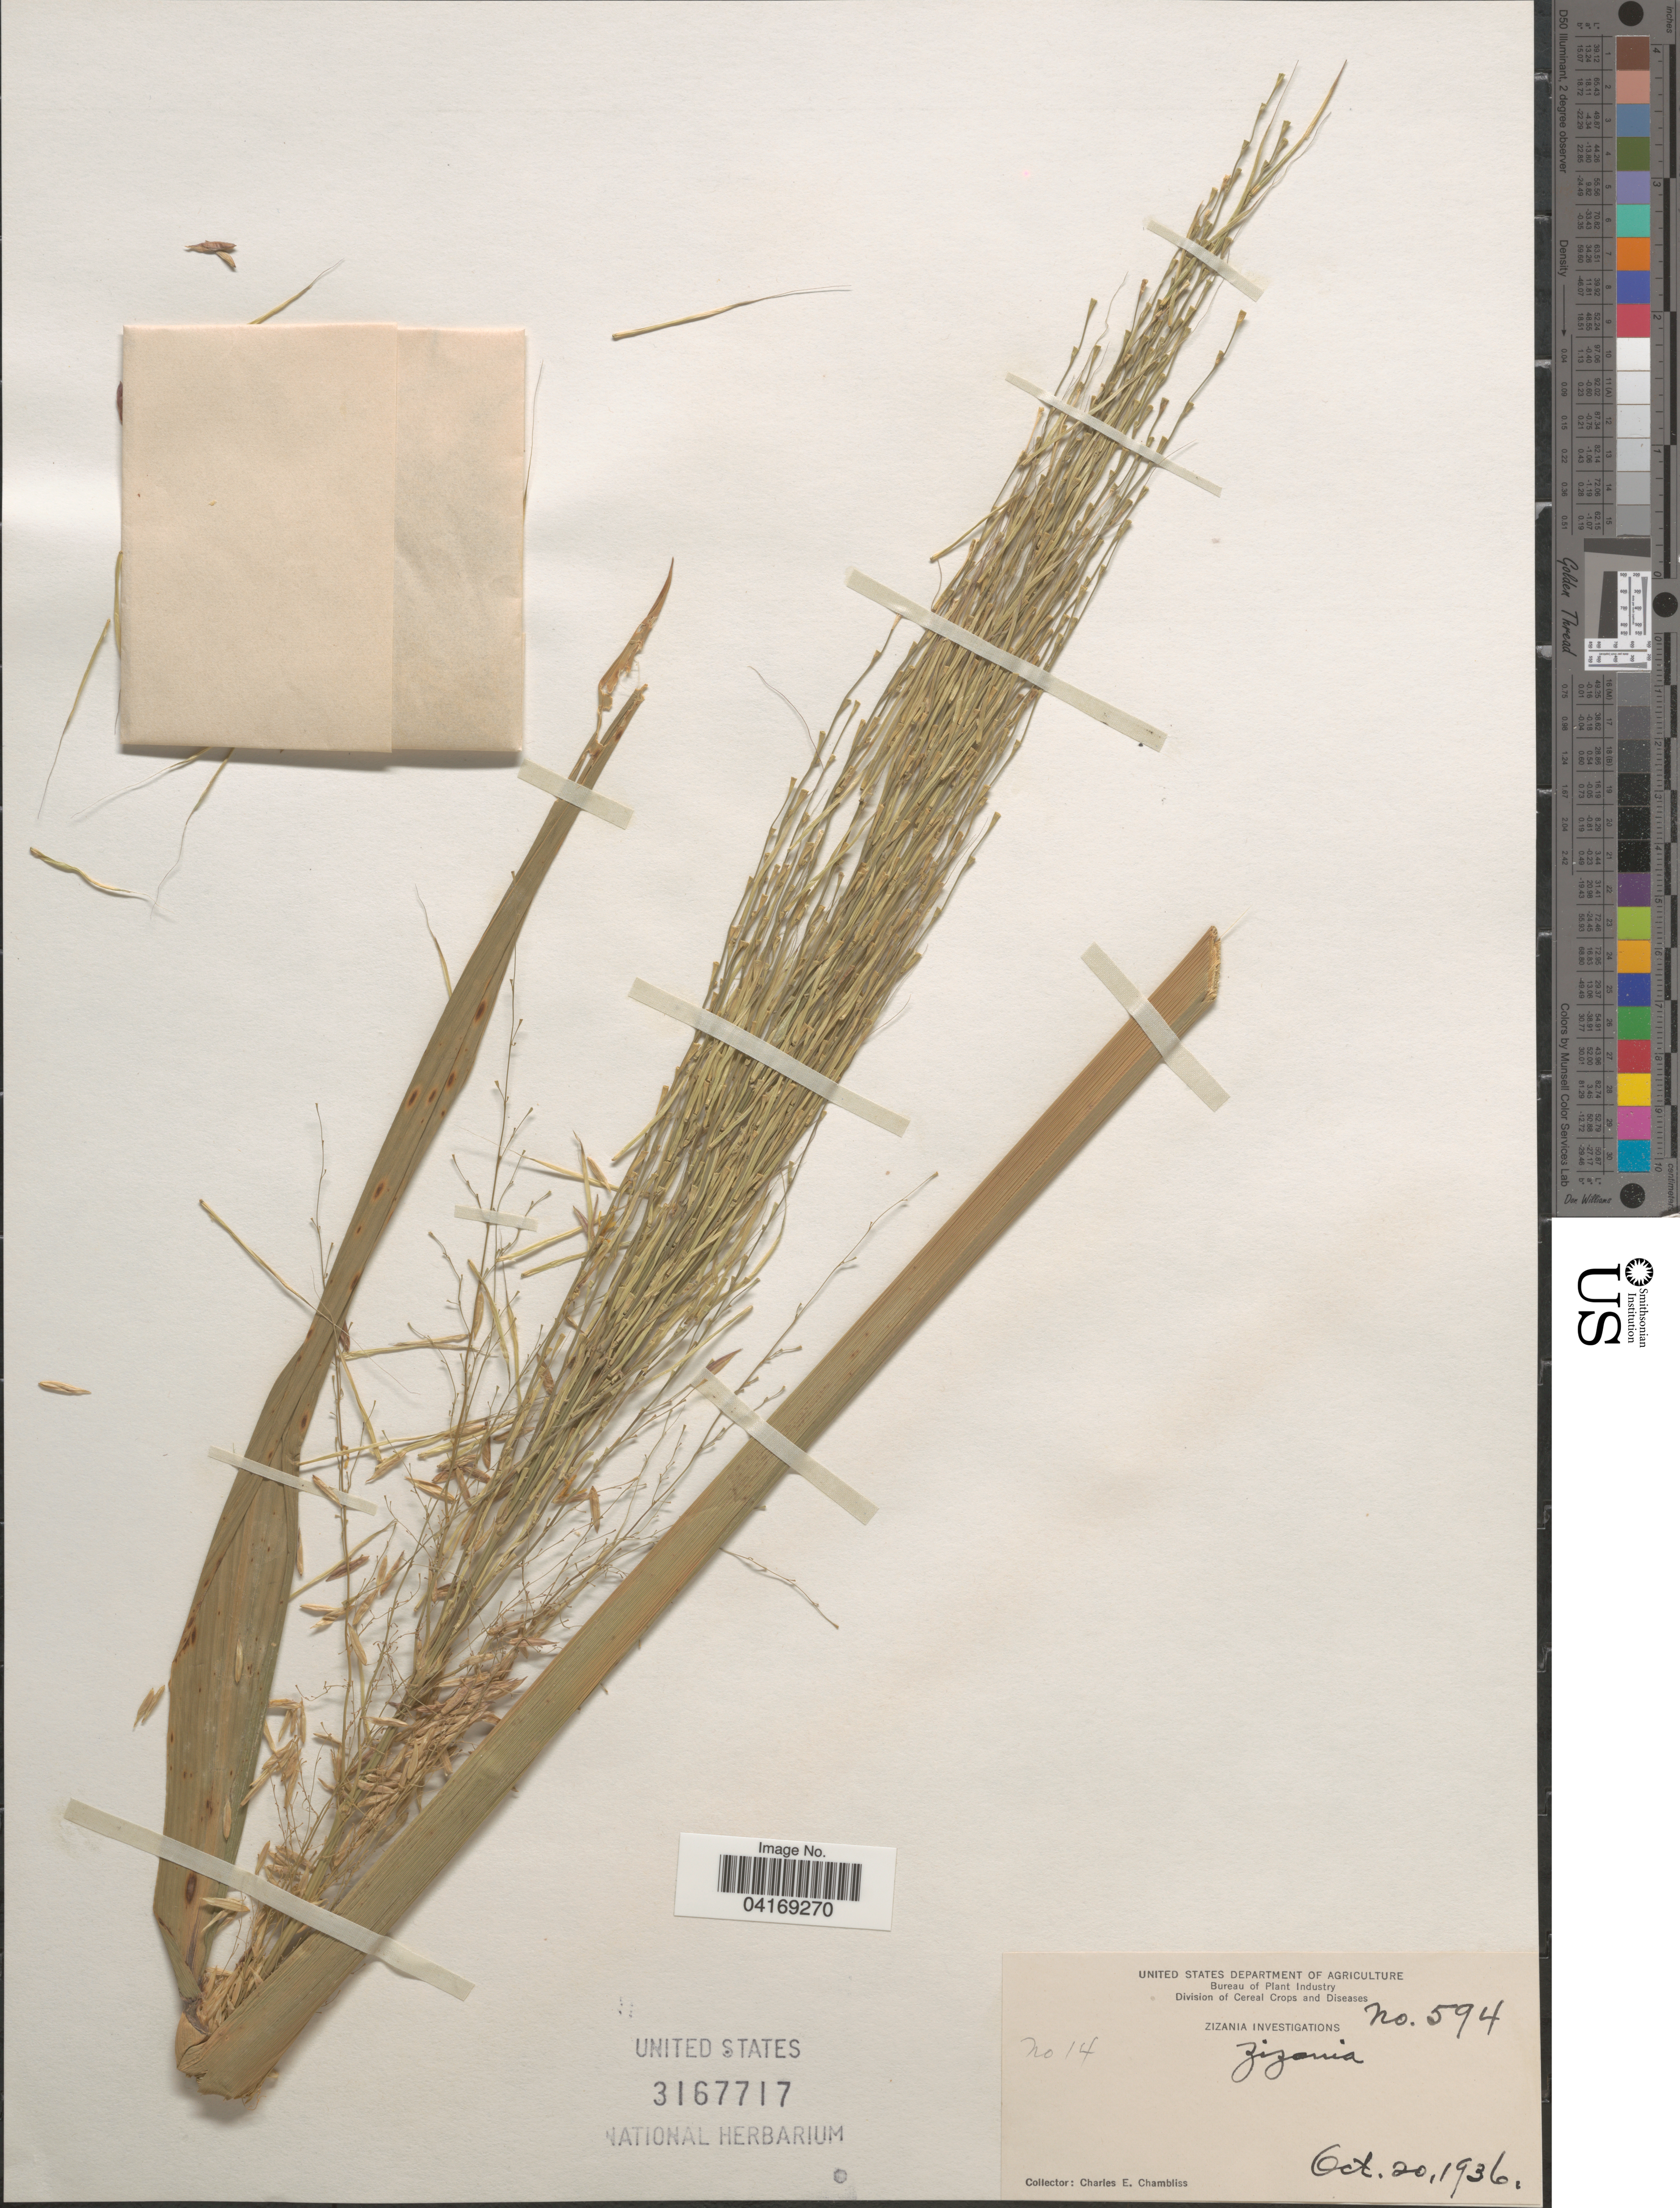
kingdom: Plantae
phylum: Tracheophyta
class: Liliopsida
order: Poales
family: Poaceae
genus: Zizania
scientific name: Zizania sp.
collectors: C. Chambliss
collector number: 594/14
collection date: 1936-10-20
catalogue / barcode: US 3167717